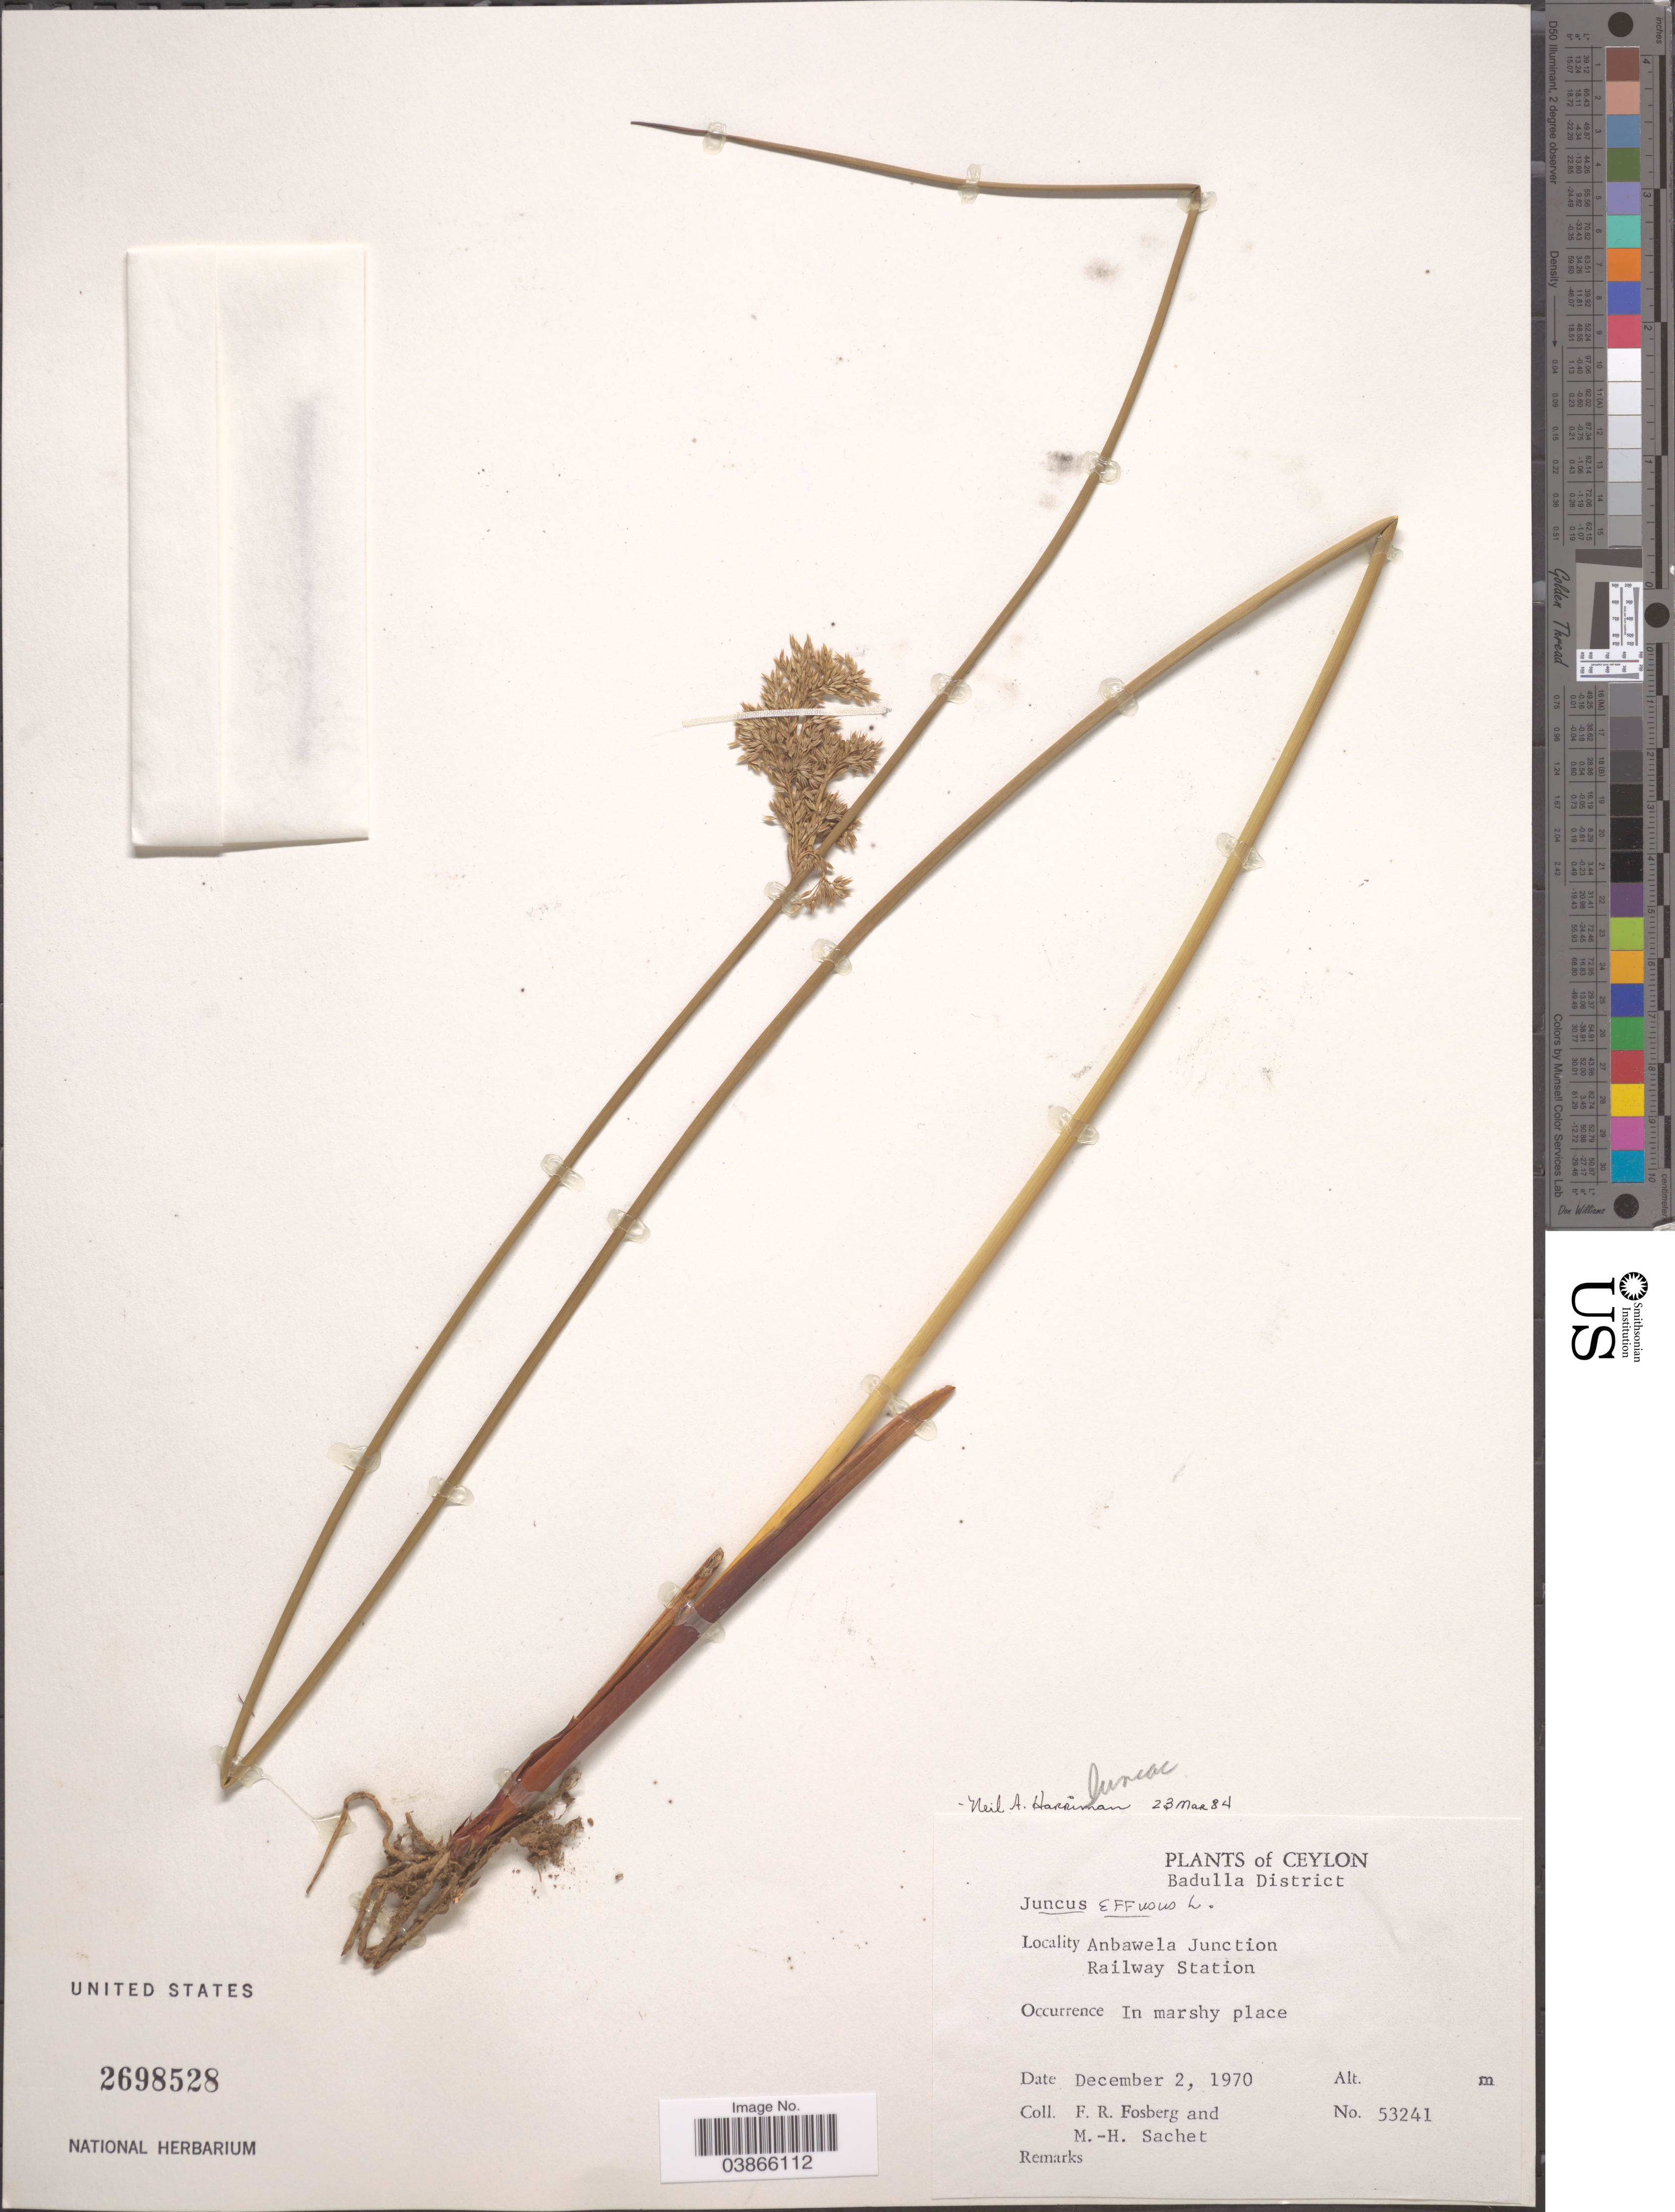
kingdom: Plantae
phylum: Tracheophyta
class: Liliopsida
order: Poales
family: Juncaceae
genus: Juncus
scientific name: Juncus effusus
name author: L.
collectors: F. R. Fosberg & M.-H. Sachet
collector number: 53241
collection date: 1970-12-02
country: Sri Lanka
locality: Ceylon. Badulla District. Anbawela Junction. Railway Station.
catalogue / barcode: US 2698528